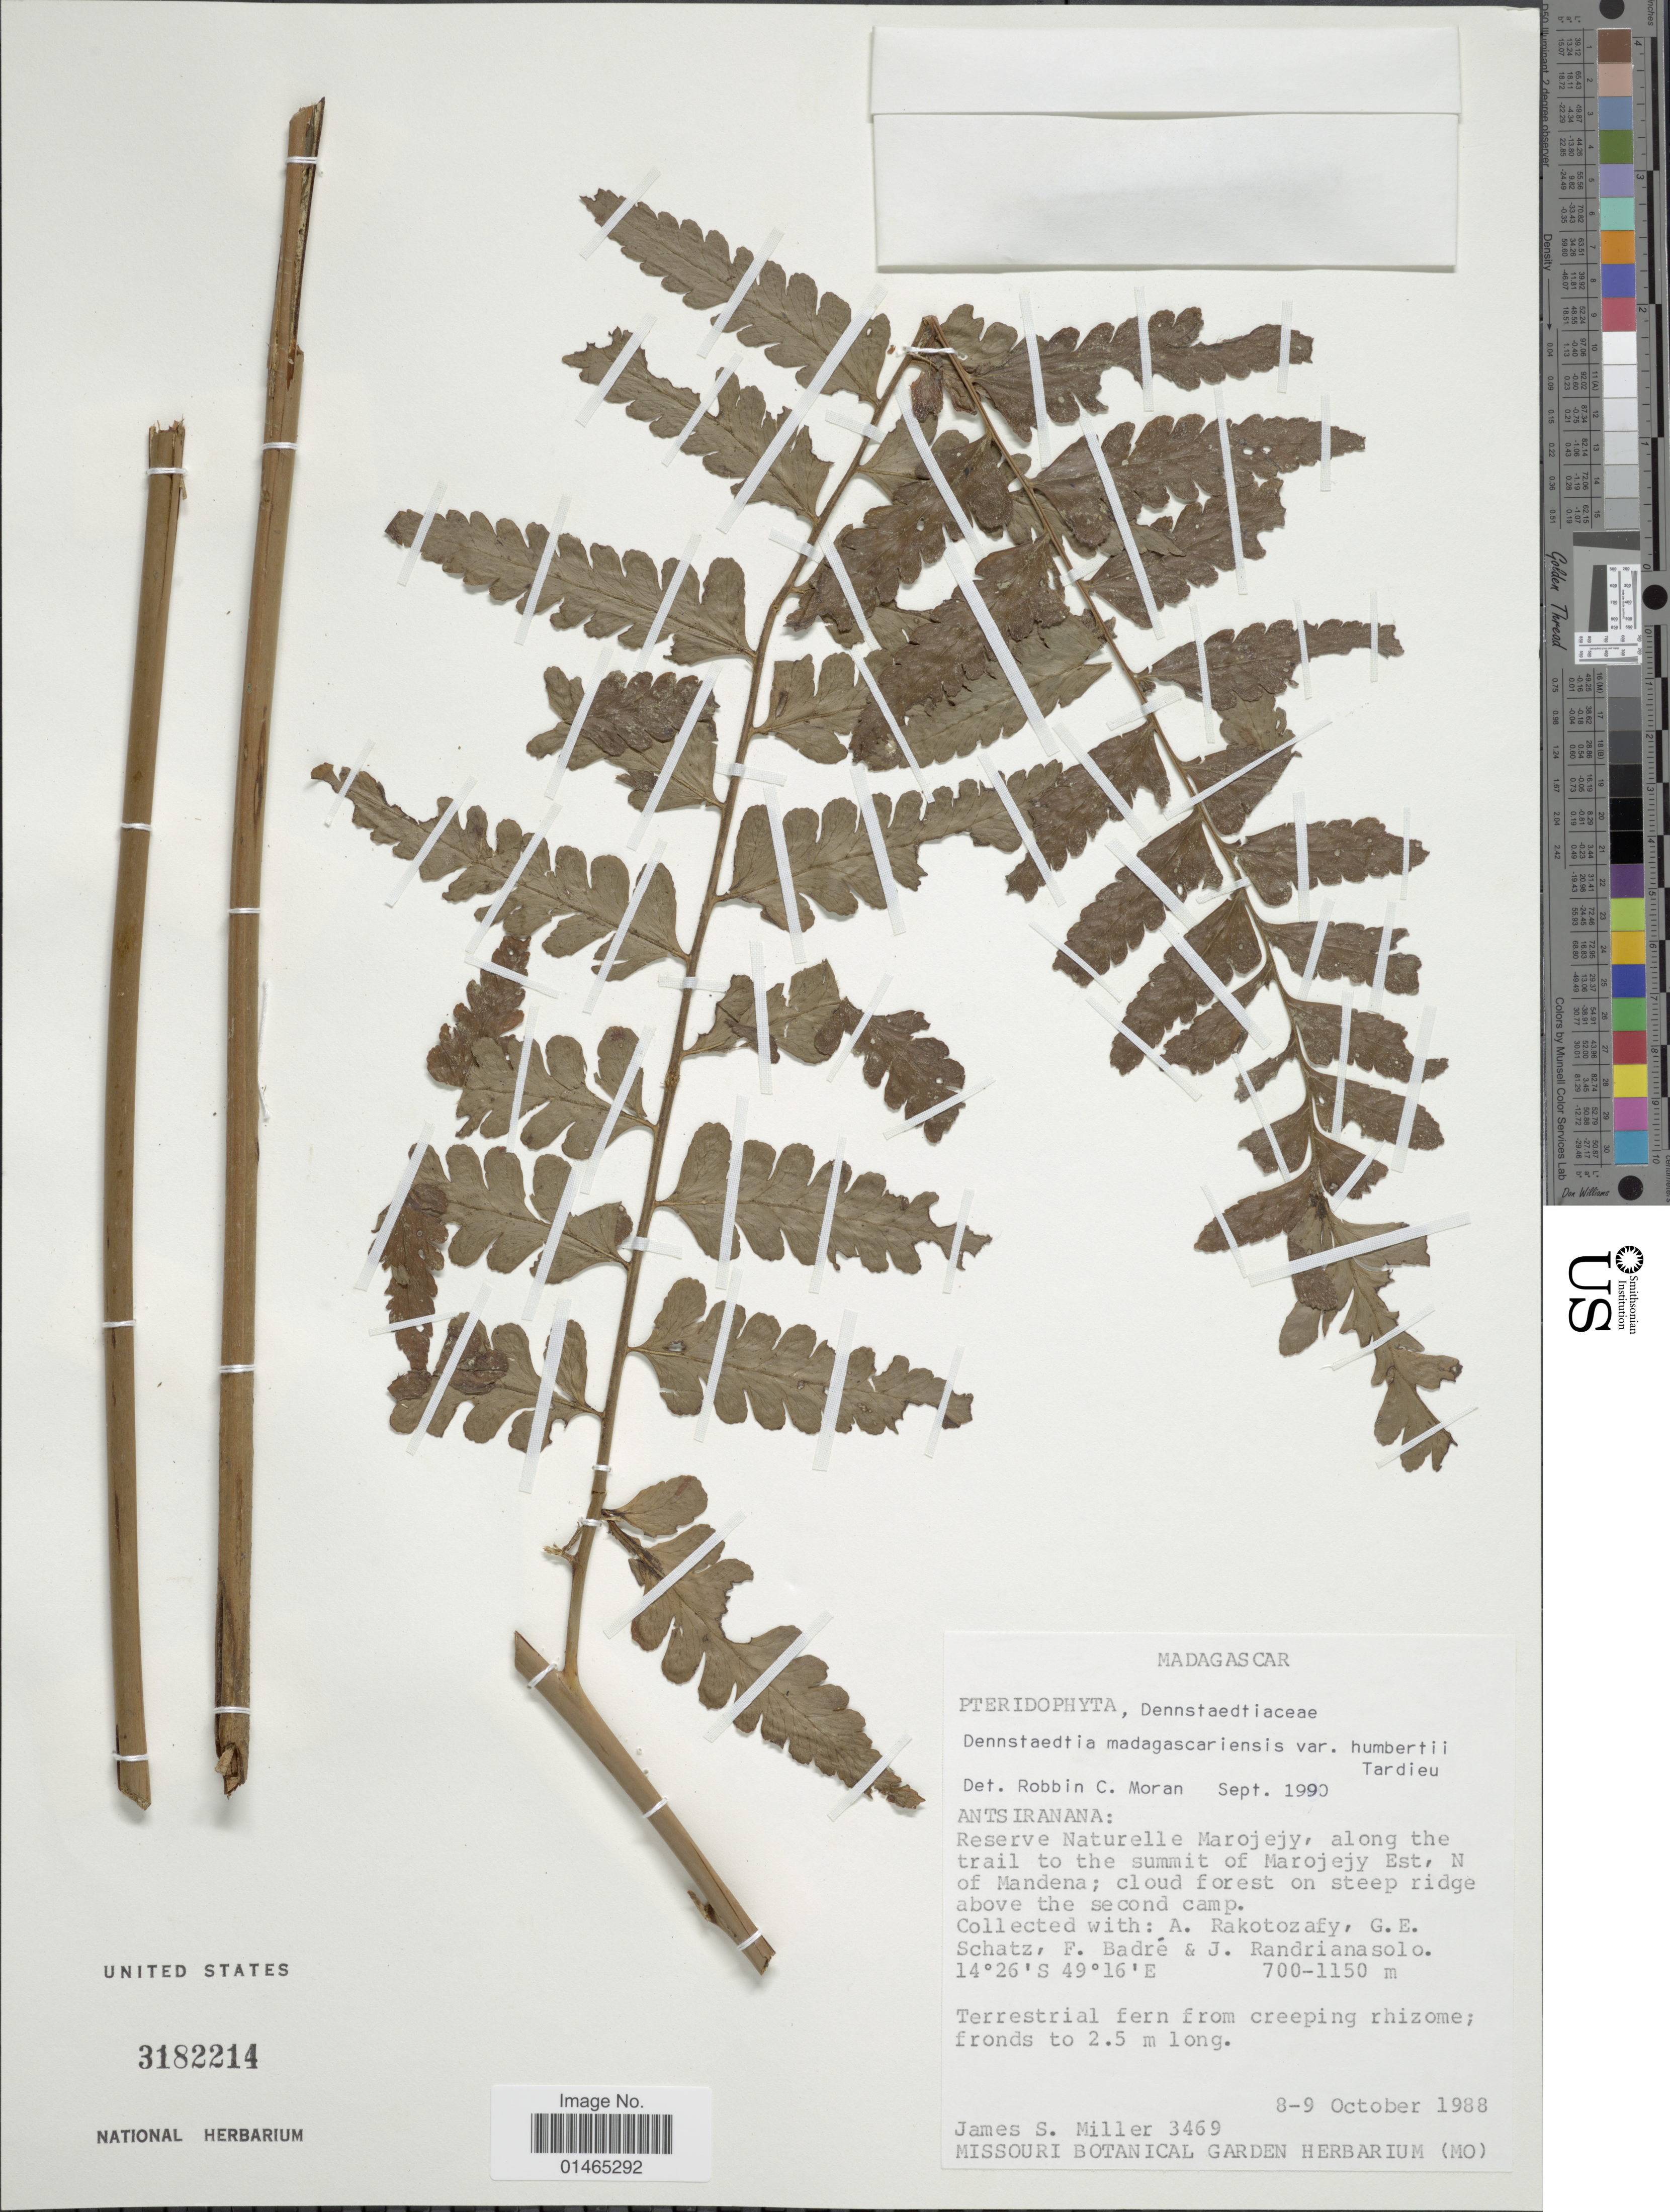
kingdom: Plantae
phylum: Tracheophyta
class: Polypodiopsida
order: Polypodiales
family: Dennstaedtiaceae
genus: Dennstaedtia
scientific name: Dennstaedtia madagascariensis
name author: (Kunze) Tardieu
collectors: J. S. Miller, A. Rakotozafy, G. Schatz, F. Badré & J. Randrianasolo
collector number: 3469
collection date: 1988-10-08/1988-10-09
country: Madagascar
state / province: Sava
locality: Reserve Naturelle Marojejy, along the trail to the summit of Marojejy Est, N of Mandena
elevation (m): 700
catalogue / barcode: US 3182214